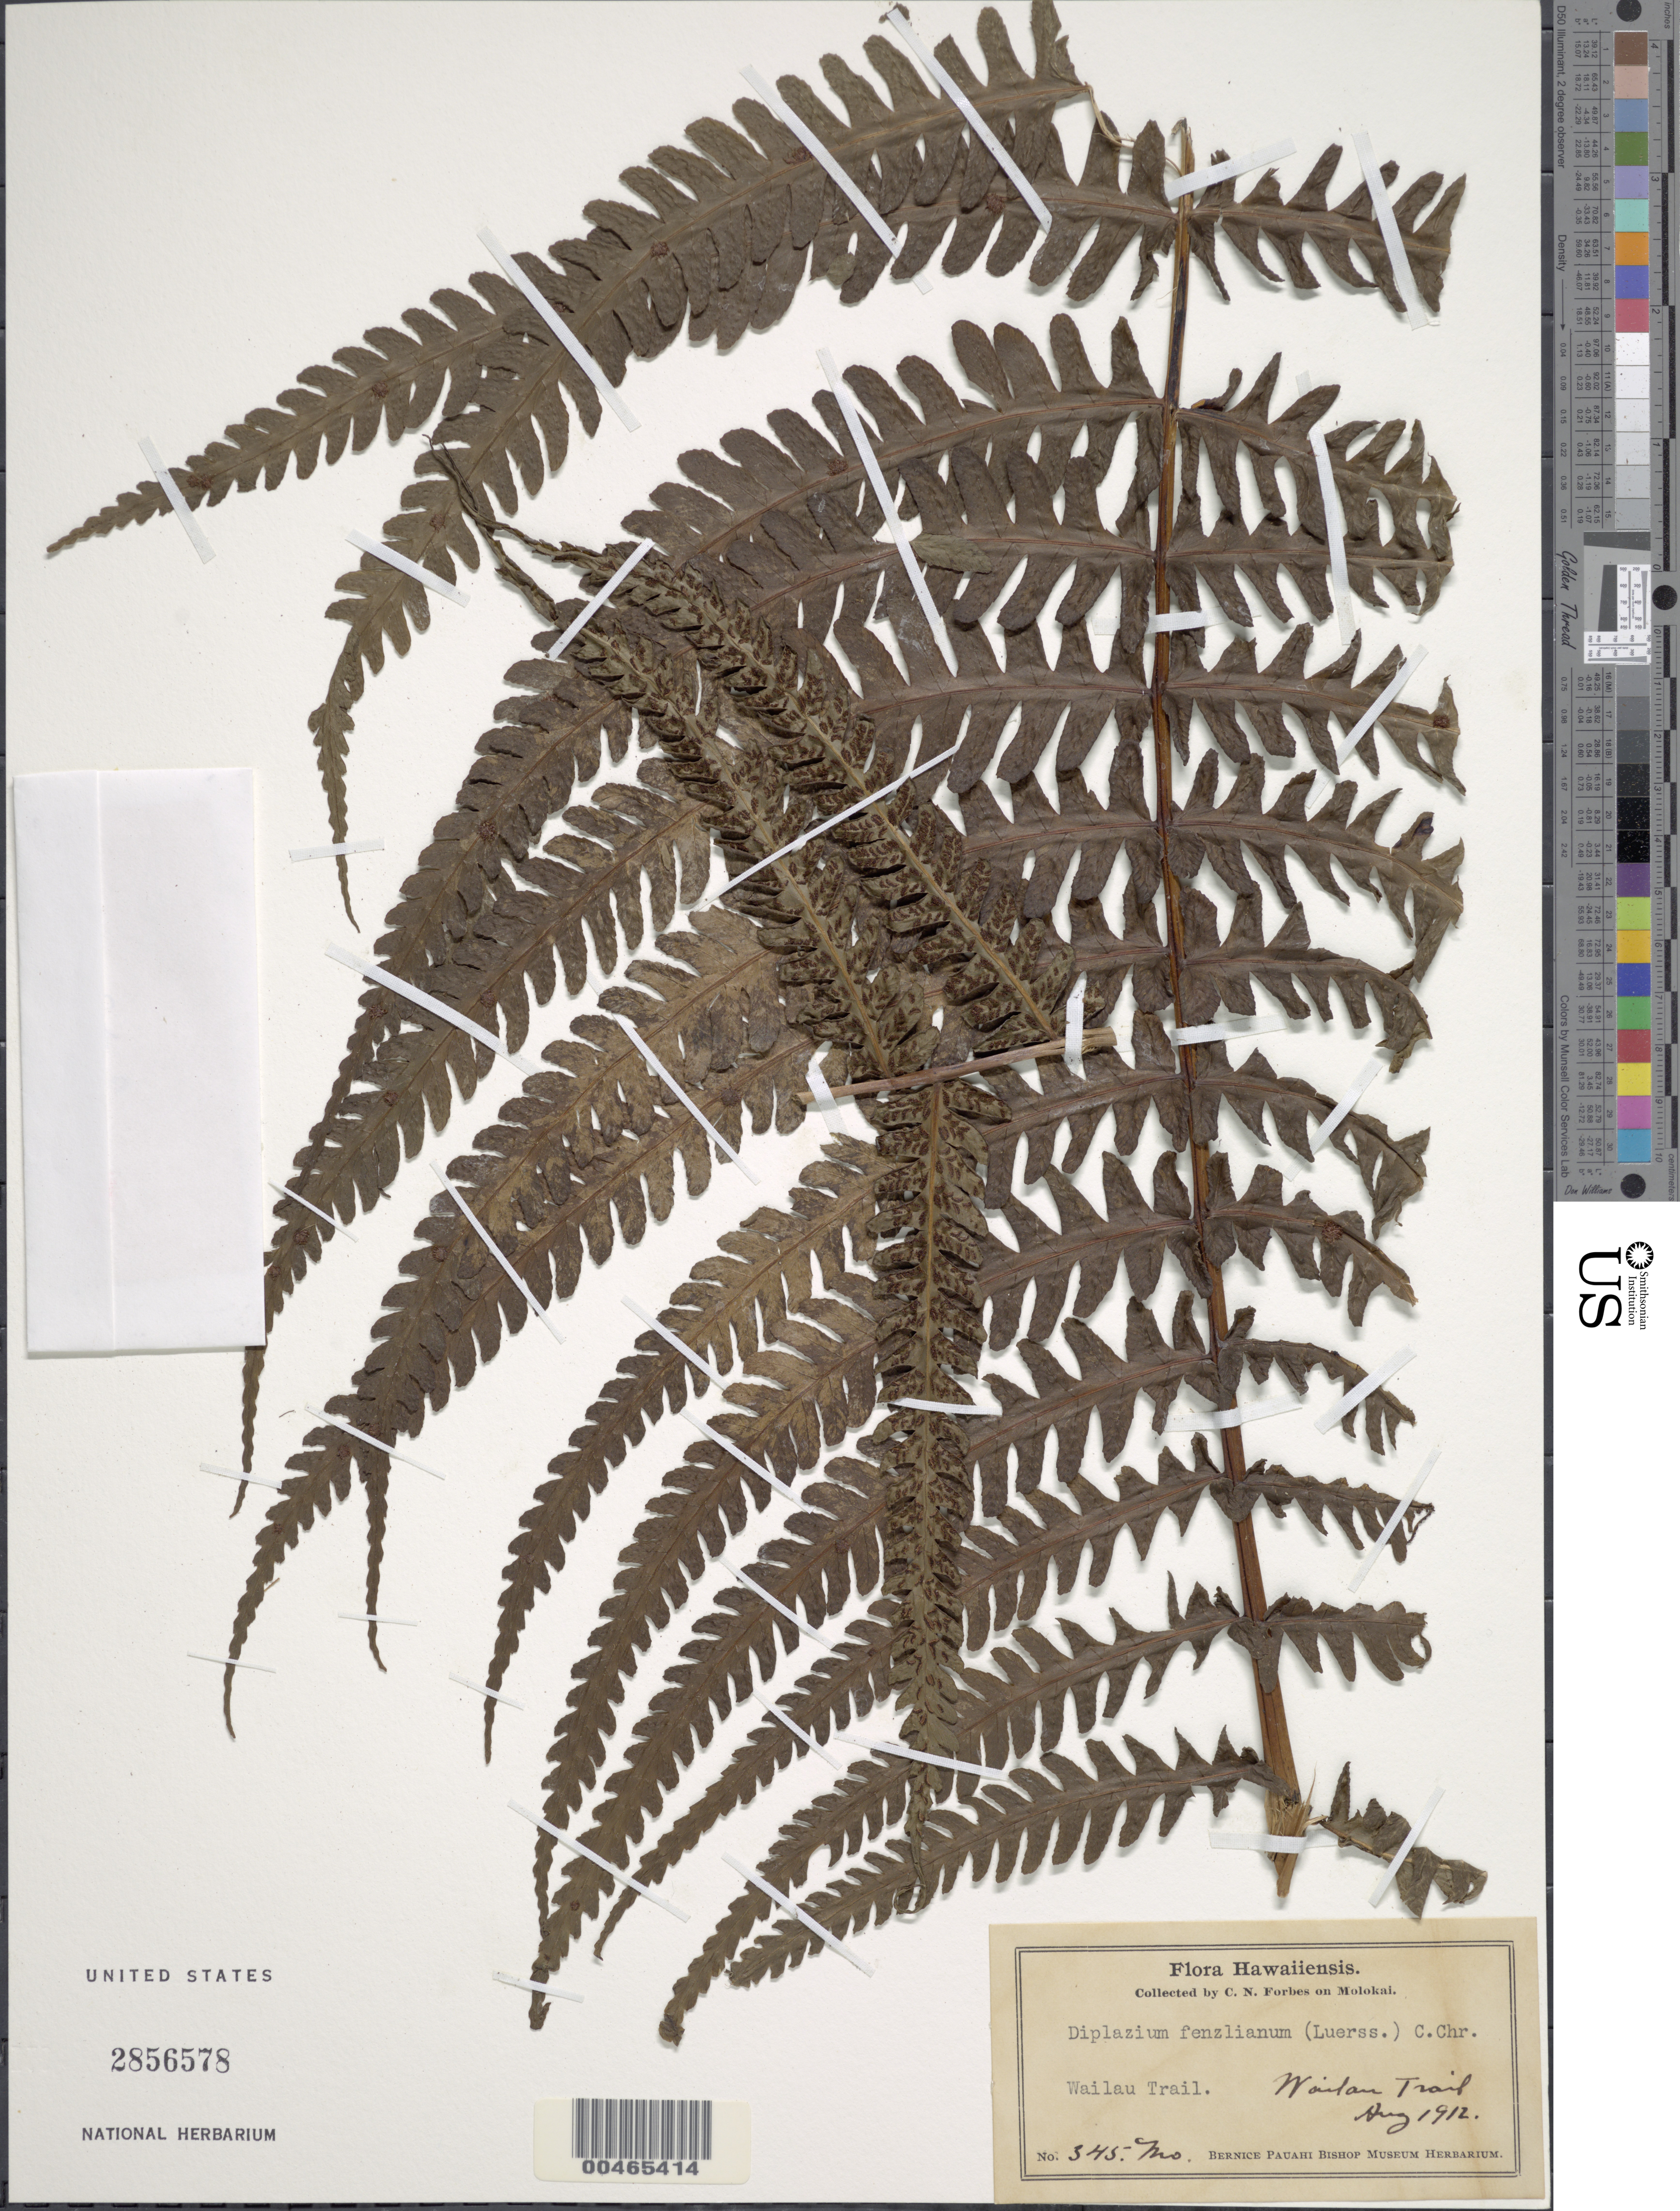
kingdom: Plantae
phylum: Tracheophyta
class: Polypodiopsida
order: Polypodiales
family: Athyriaceae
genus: Deparia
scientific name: Deparia fenzliana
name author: (Luerss.) M. Kato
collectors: C. N. Forbes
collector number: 345.Mo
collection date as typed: Aug 1912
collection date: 1912-08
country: United States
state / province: Hawaii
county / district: Maui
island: Moloka'i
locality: Wailau Trail, Molokai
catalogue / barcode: US 2856578